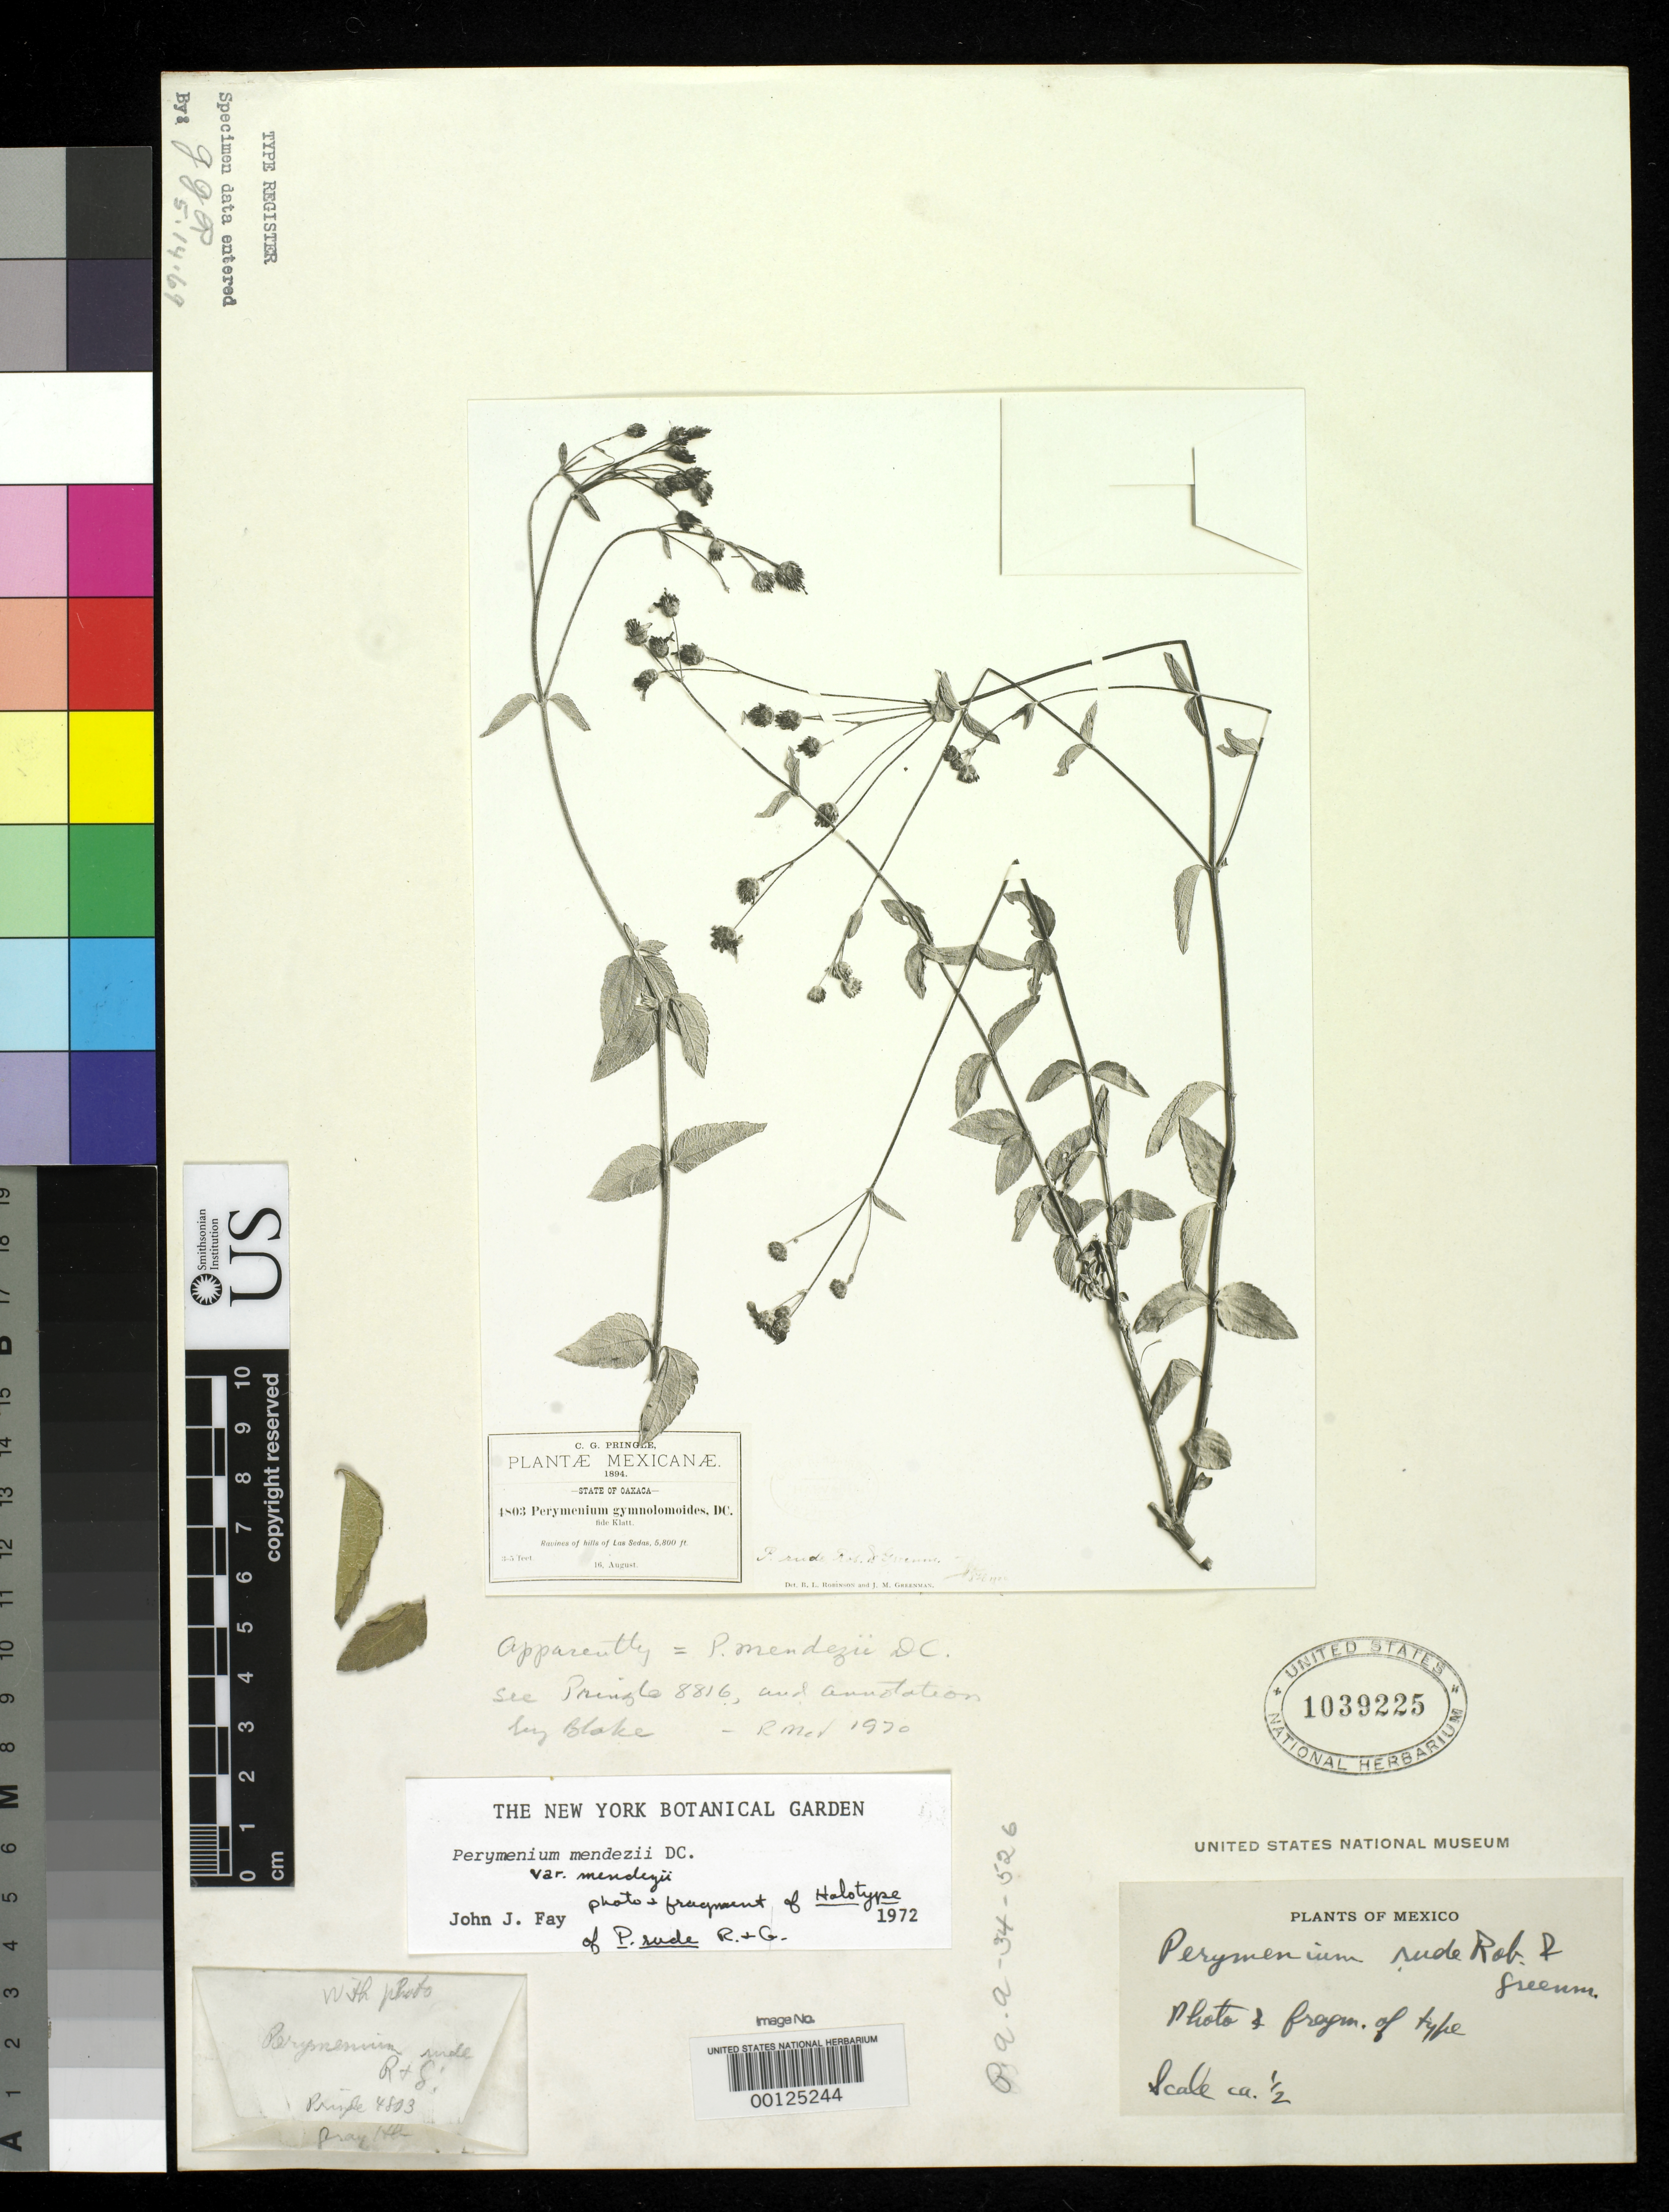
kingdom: Plantae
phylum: Tracheophyta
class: Magnoliopsida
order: Asterales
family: Asteraceae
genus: Perymenium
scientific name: Perymenium rude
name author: B.L. Rob. & Greenm.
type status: Type Fragment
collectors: C. G. Pringle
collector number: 4803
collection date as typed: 16 Aug 1894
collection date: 1894-08-16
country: Mexico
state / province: Oaxaca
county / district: Elta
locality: Las Sedas.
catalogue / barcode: US 1039225